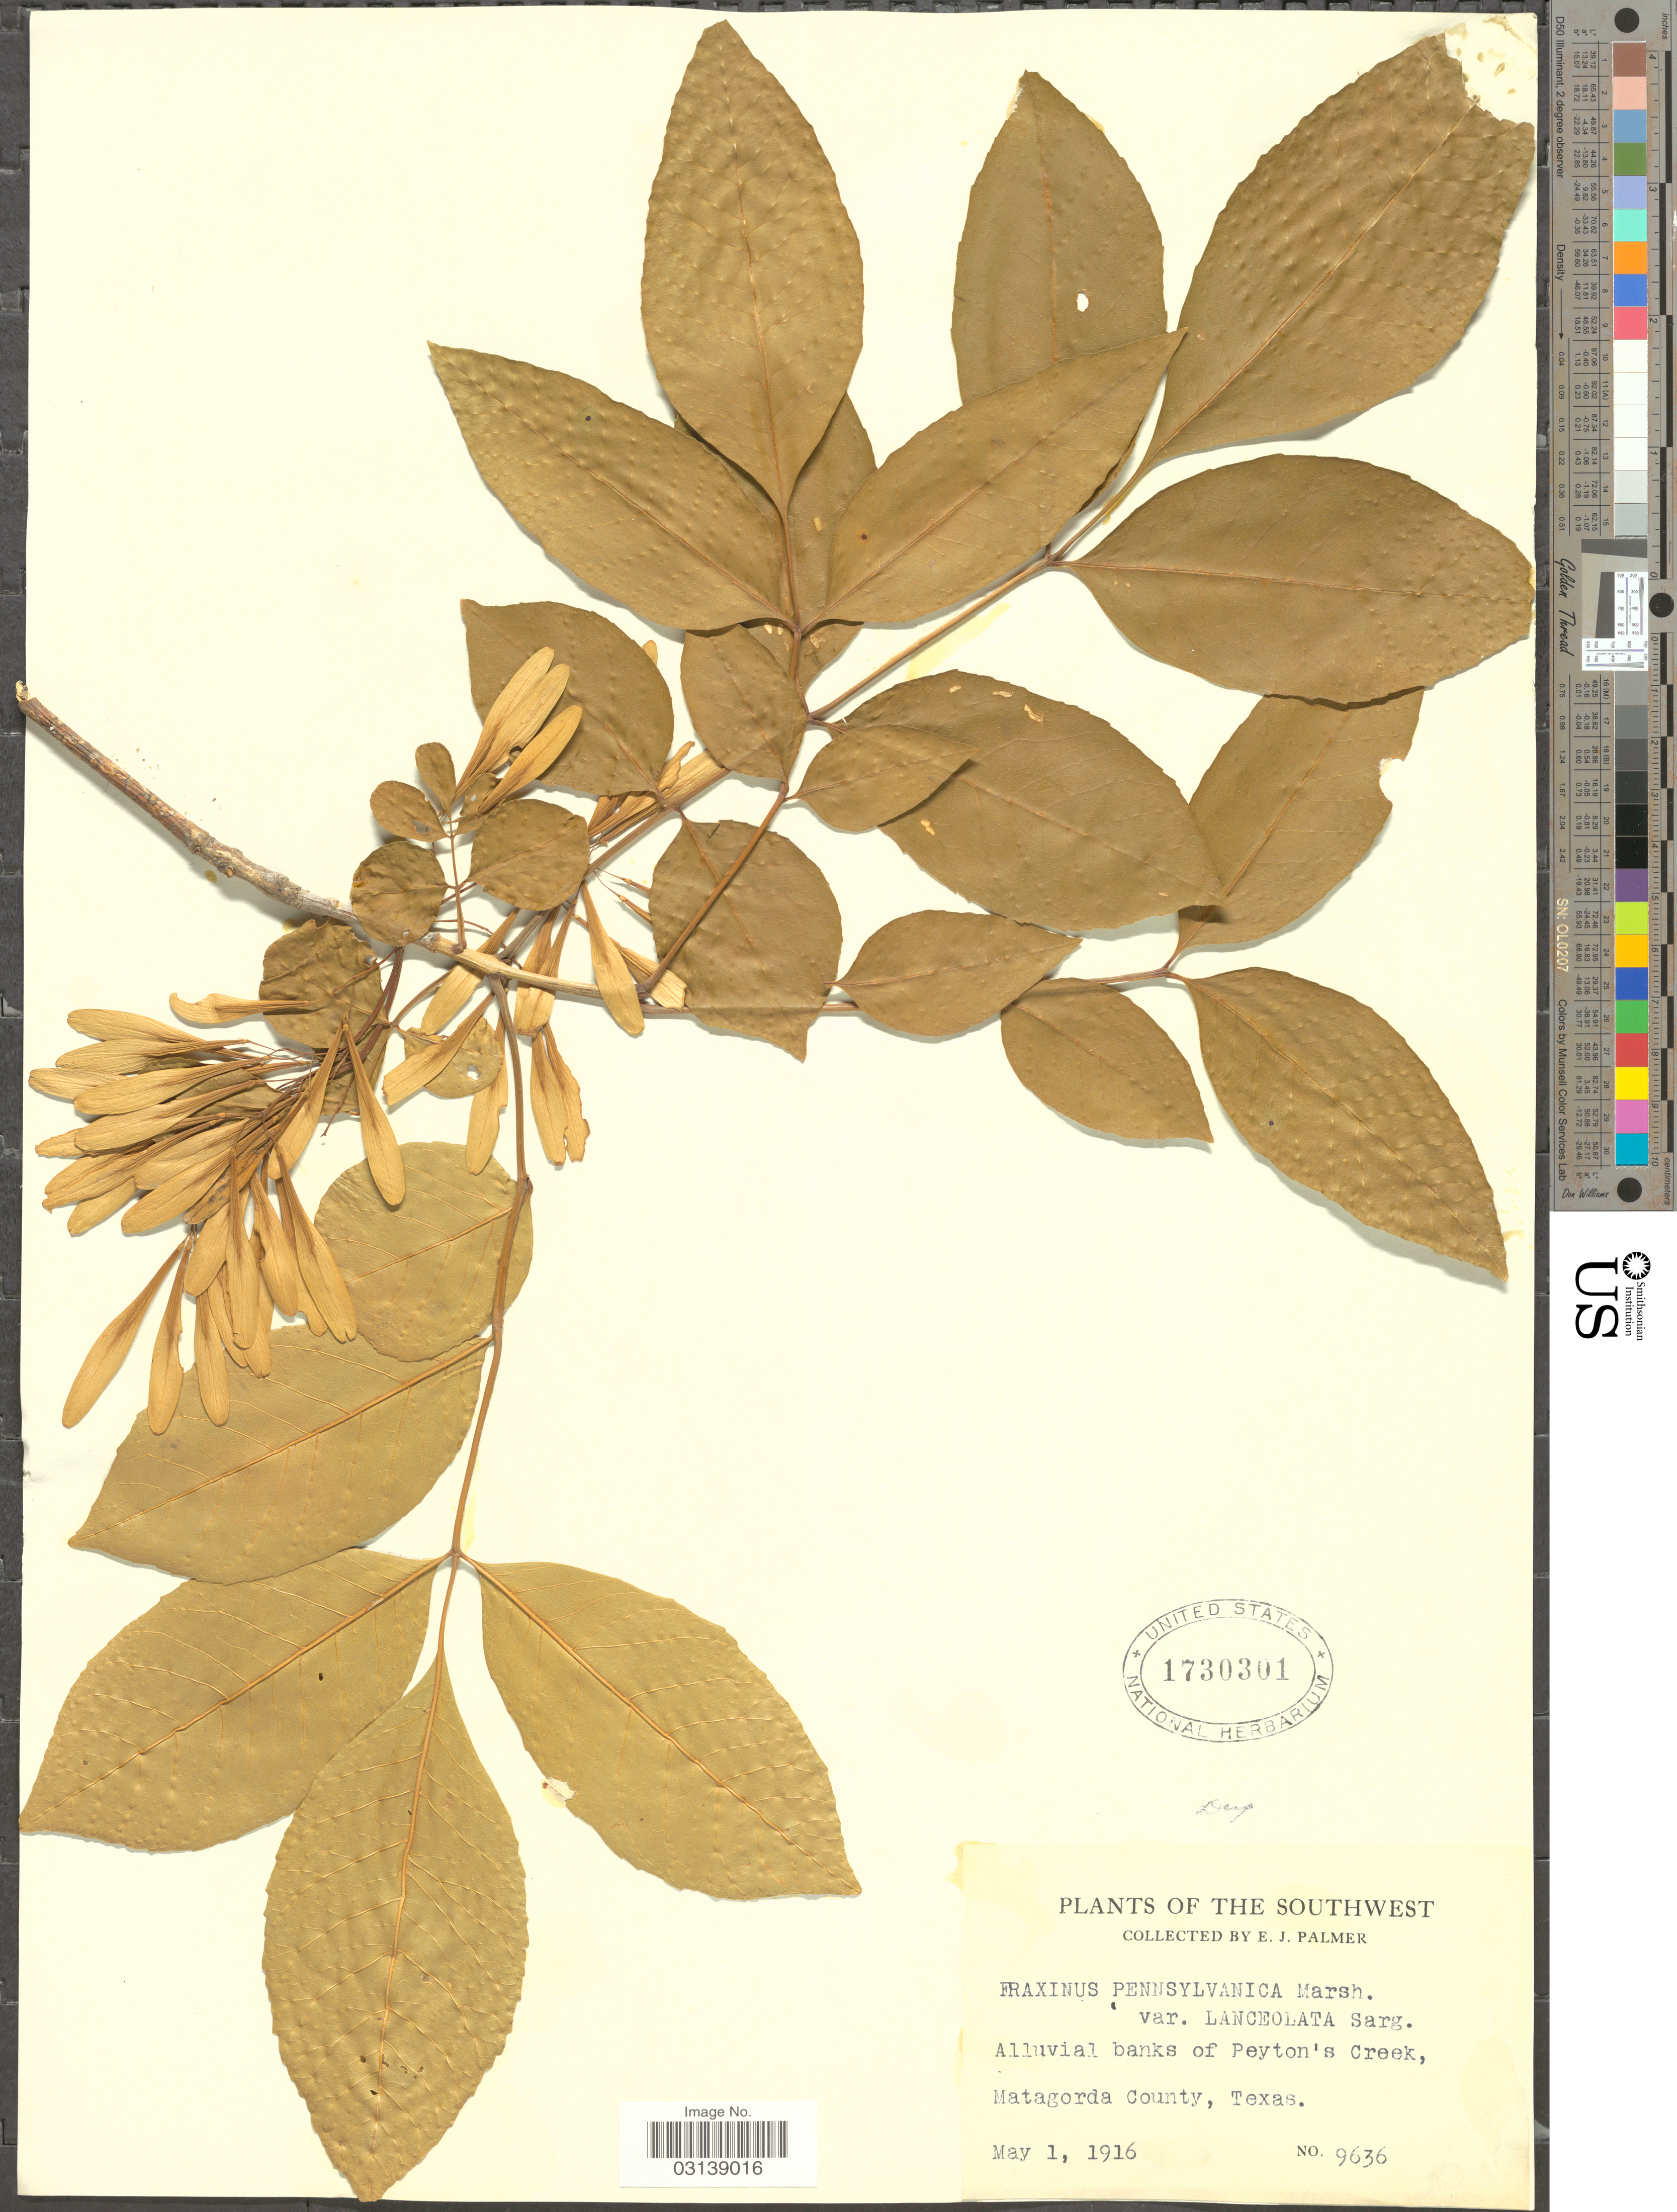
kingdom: Plantae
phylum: Tracheophyta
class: Magnoliopsida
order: Lamiales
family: Oleaceae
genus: Fraxinus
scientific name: Fraxinus pennsylvanica var. campestris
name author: (Britton) F.C. Gates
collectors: E. J. Palmer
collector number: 9636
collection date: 1916-05-01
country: United States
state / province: Texas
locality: Southwest. Alluvial banks of Peyton's Creek, Matagorda County.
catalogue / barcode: US 1730301